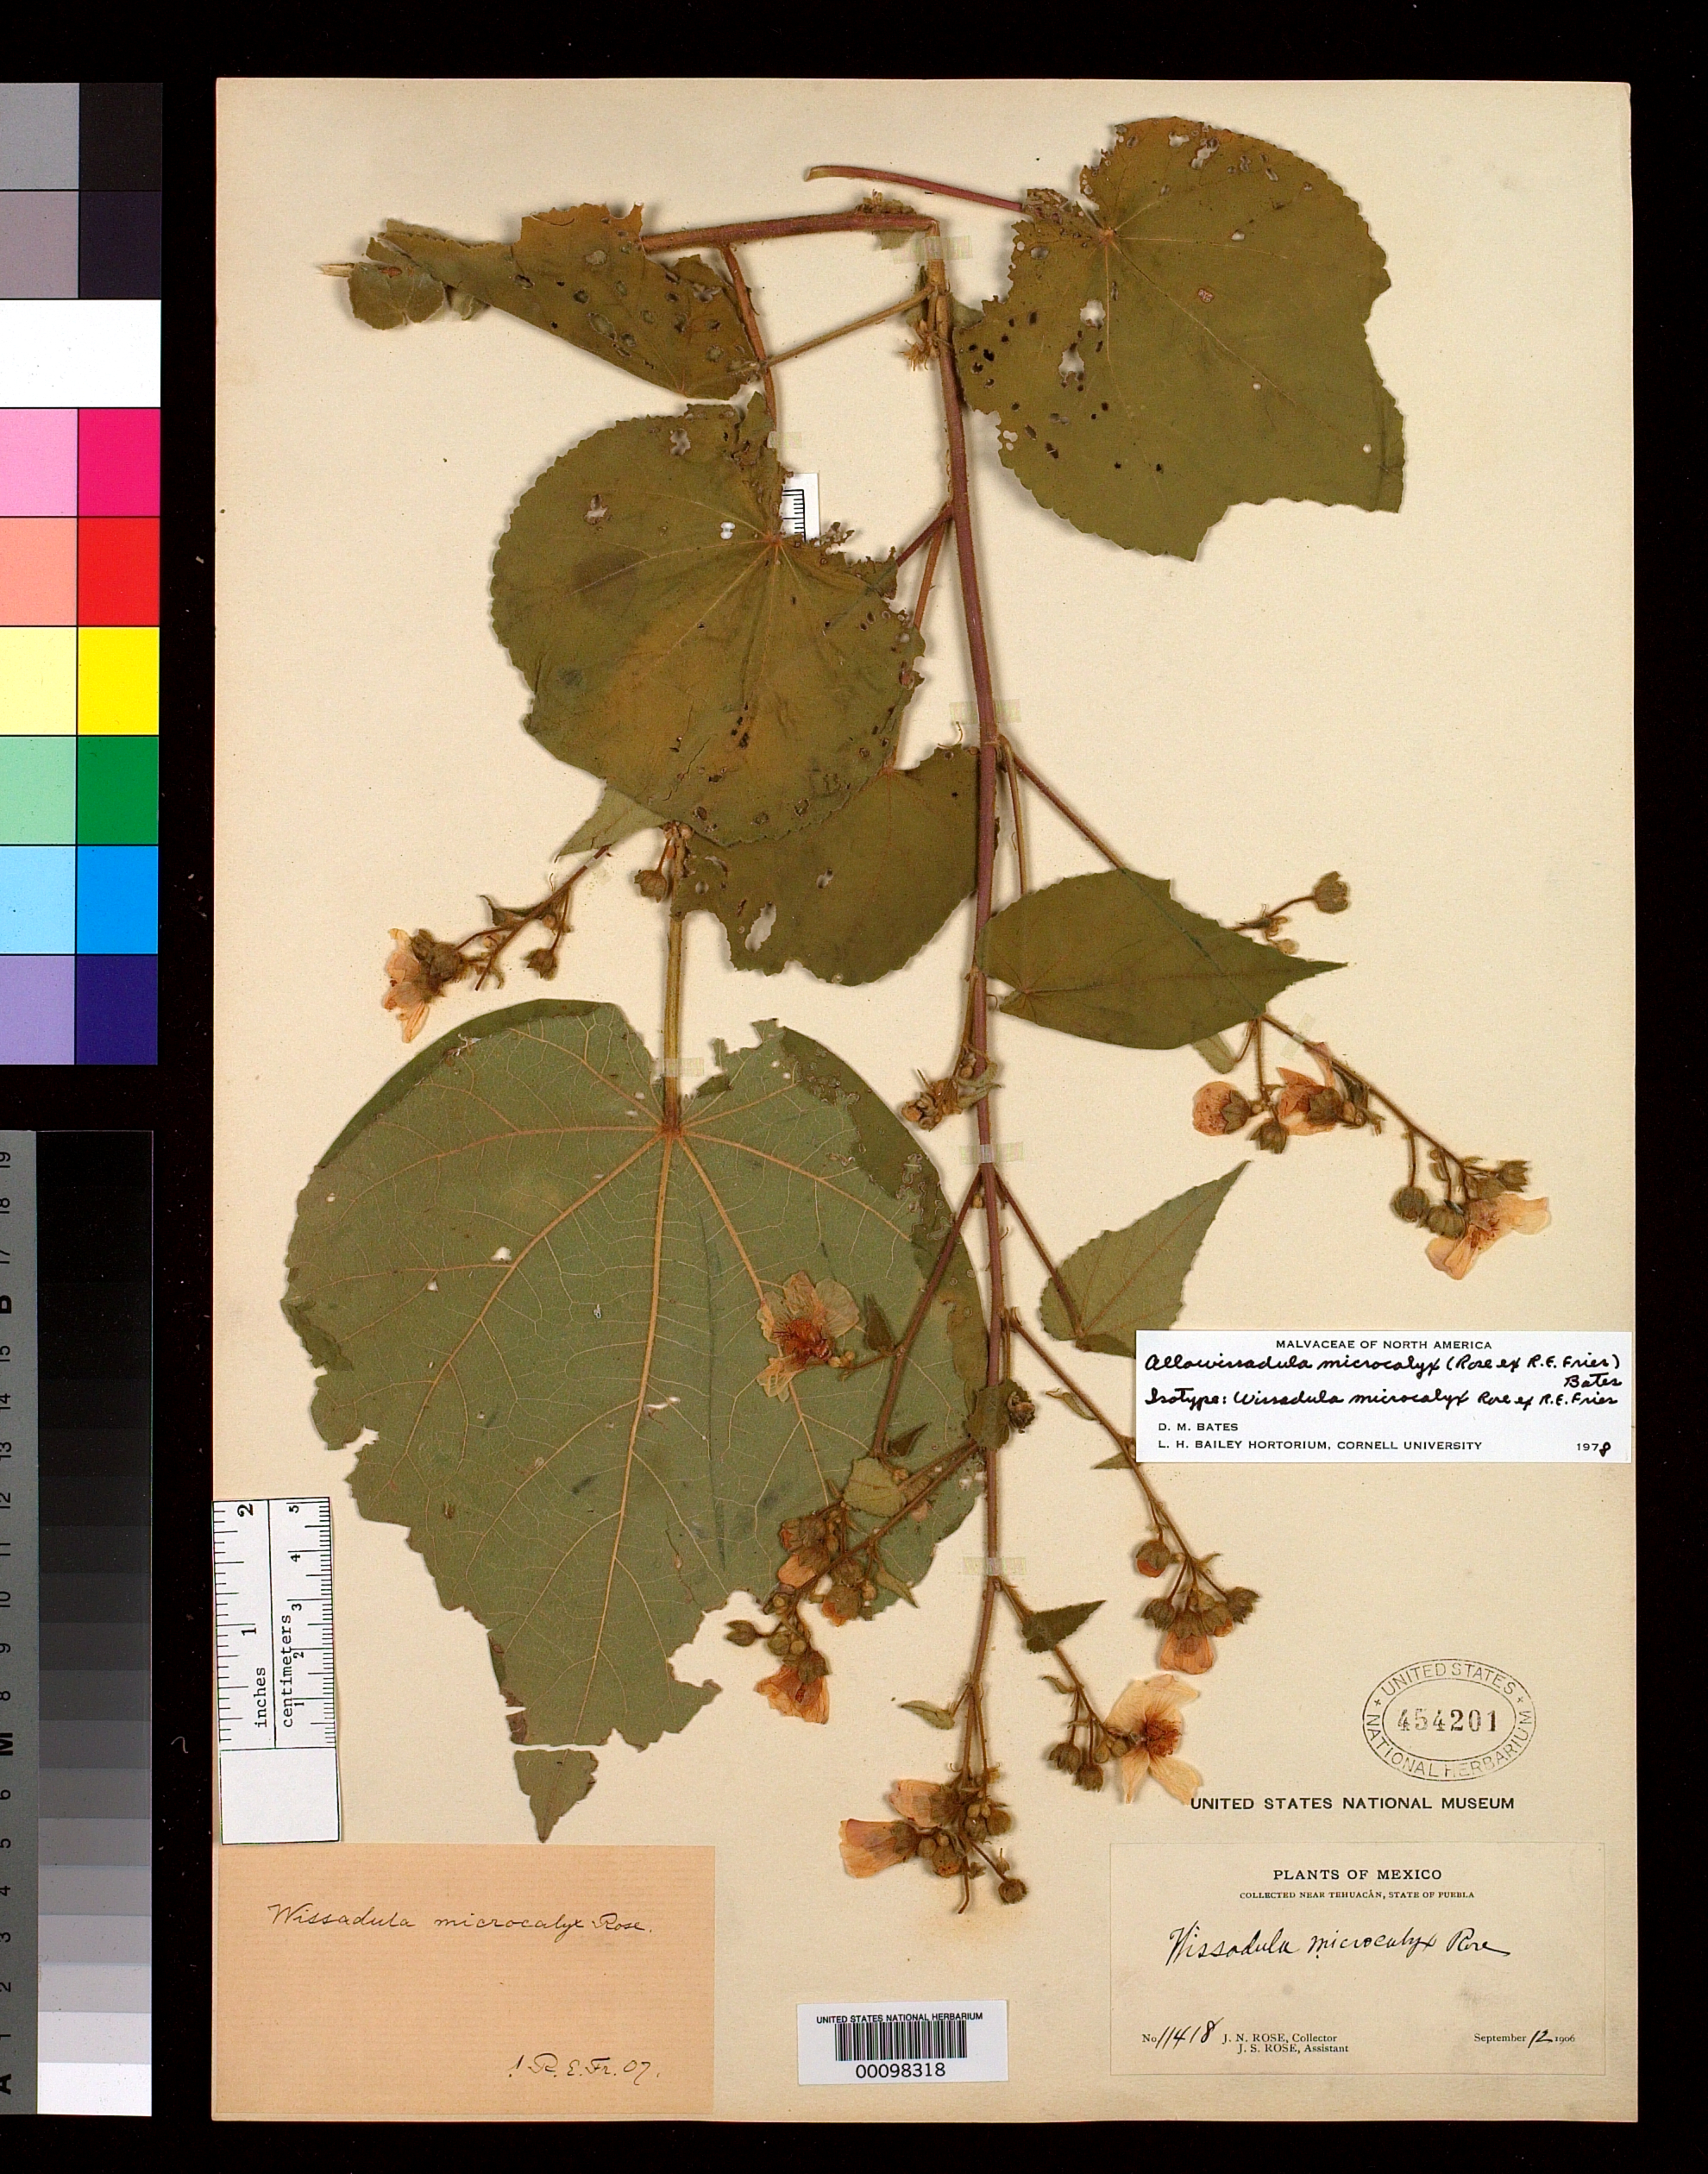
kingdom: Plantae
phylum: Tracheophyta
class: Magnoliopsida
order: Malvales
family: Malvaceae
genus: Wissadula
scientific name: Wissadula microcalyx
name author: Rose ex R.E. Fr.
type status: Type; Isotype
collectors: J. N. Rose & J. S. Rose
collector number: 11418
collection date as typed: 12 Sep 1906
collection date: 1906-09-12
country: Mexico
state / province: Puebla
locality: Near Tehuacan.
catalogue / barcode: US 454201